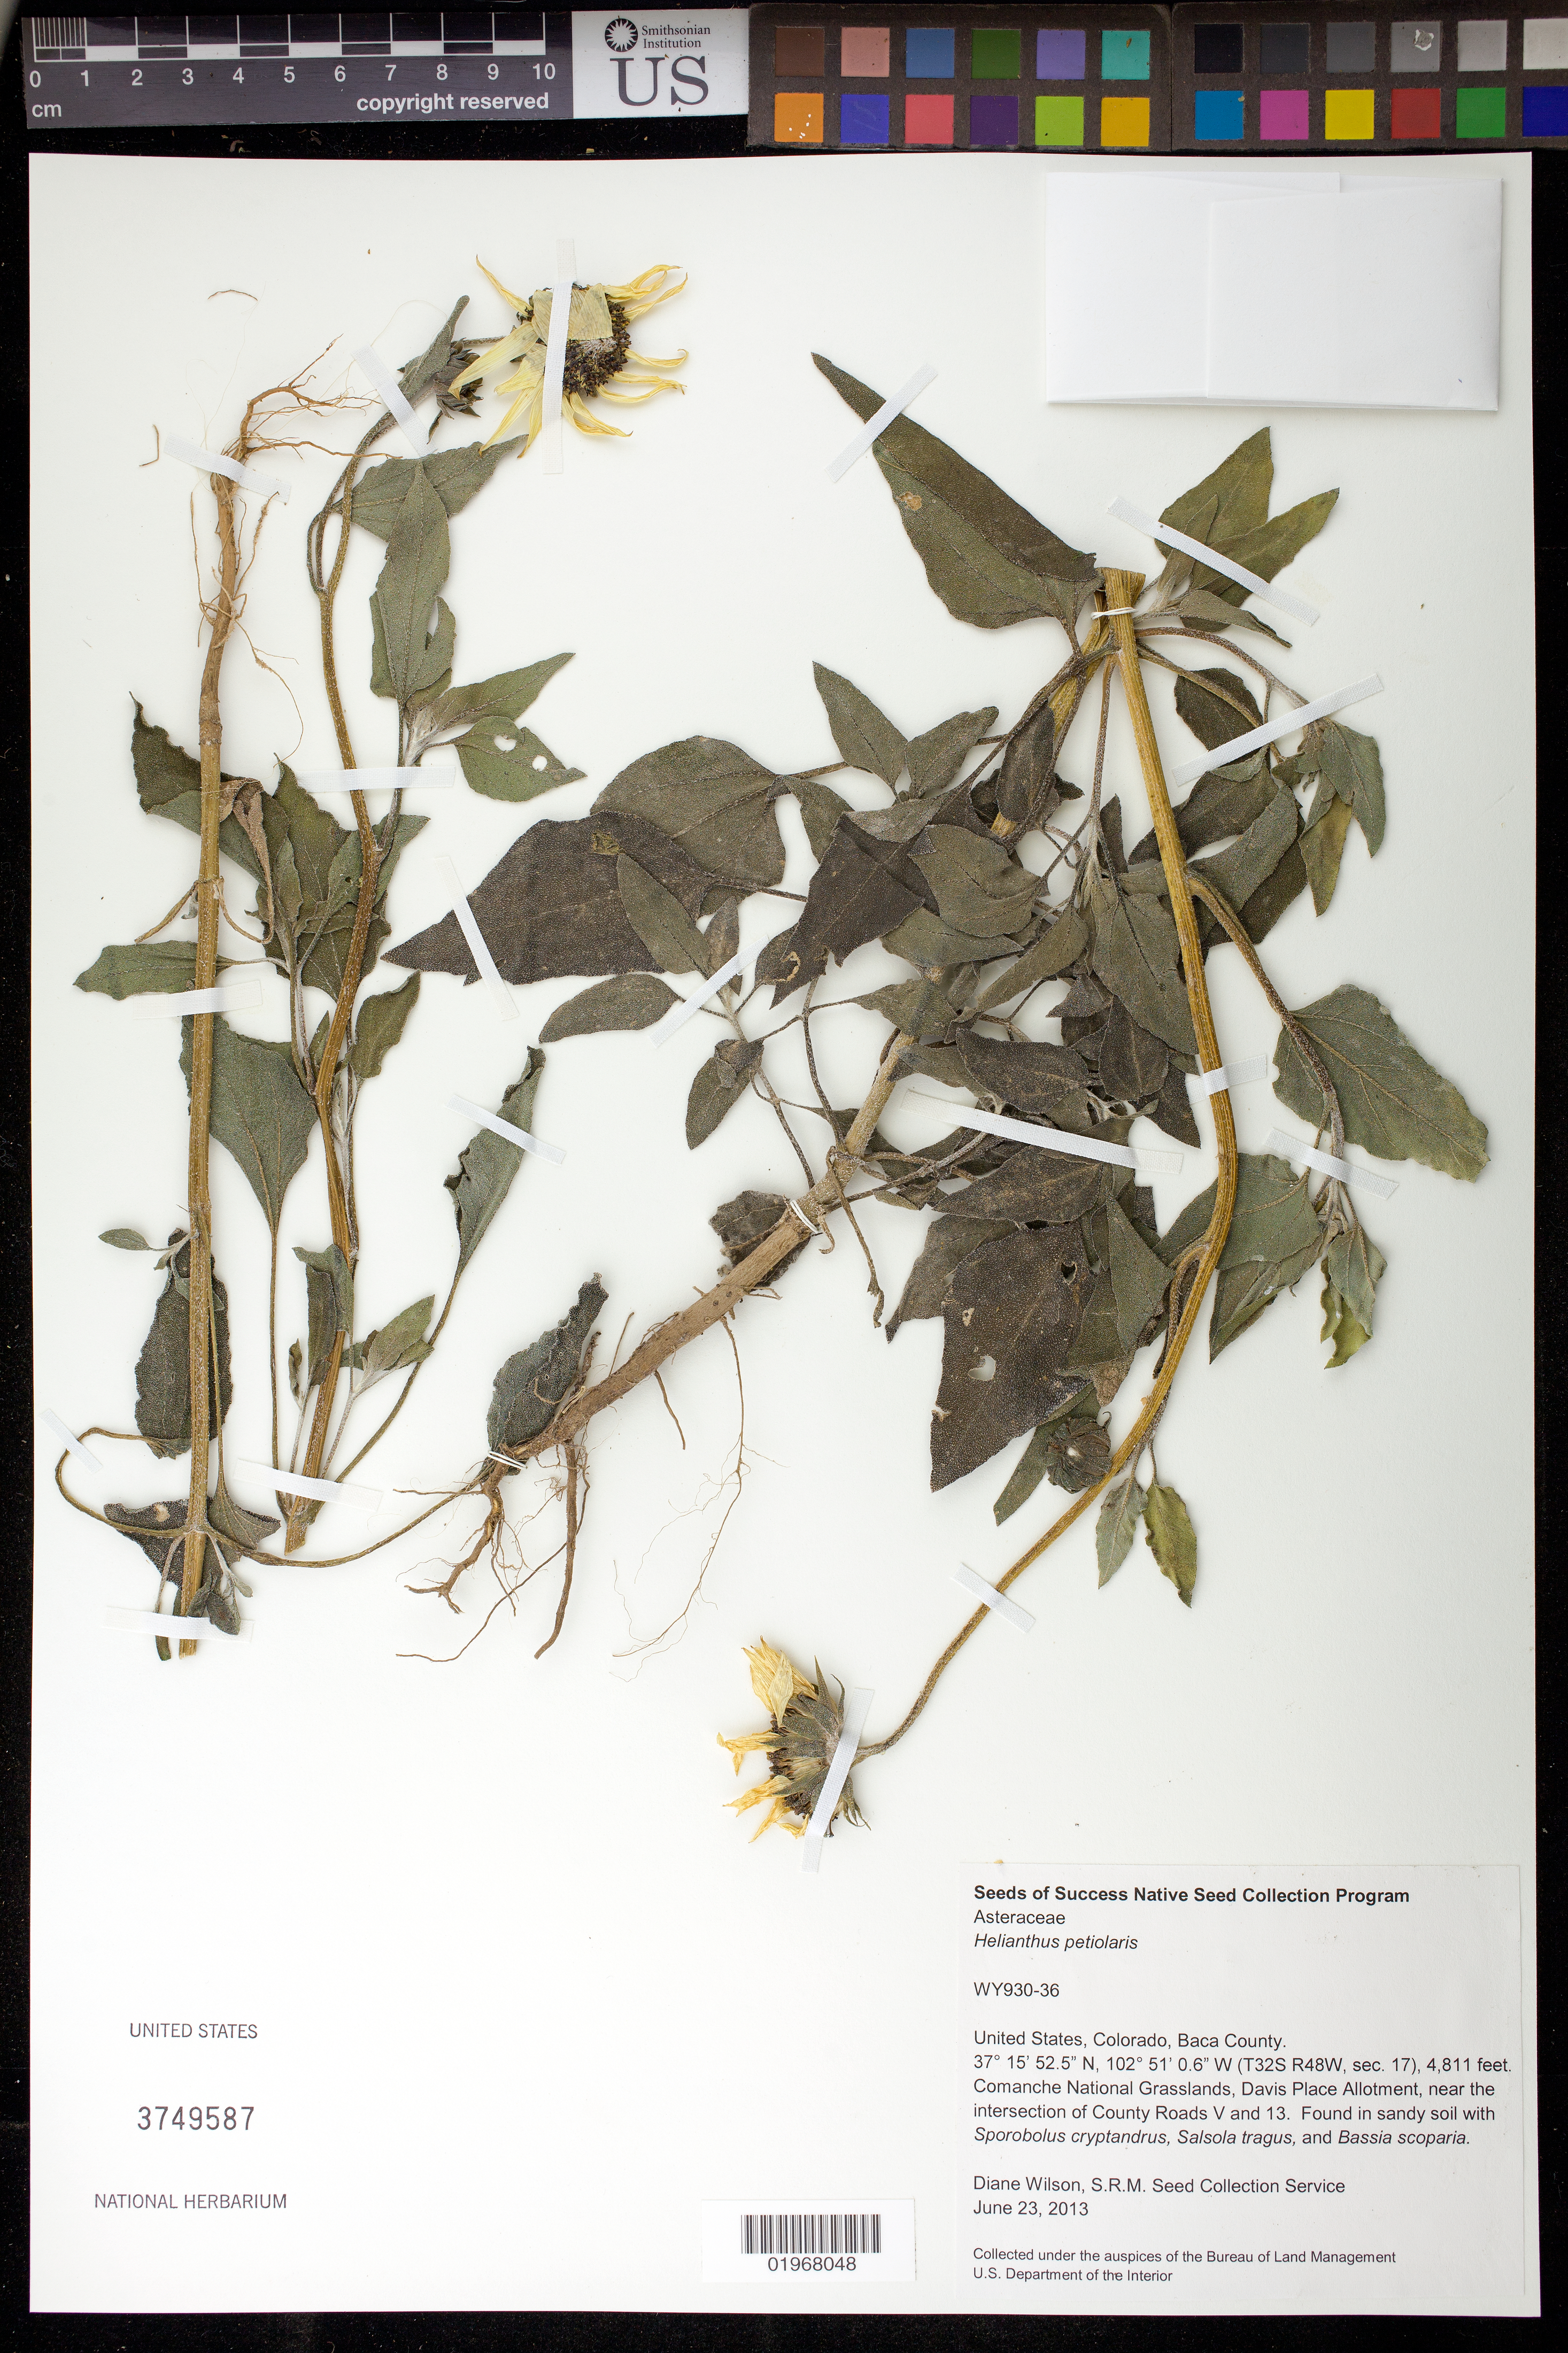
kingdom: Plantae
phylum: Tracheophyta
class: Magnoliopsida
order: Asterales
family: Asteraceae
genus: Helianthus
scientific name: Helianthus petiolaris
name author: Nutt.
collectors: D. Wilson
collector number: WY930-36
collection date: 2013-06-23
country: United States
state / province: Colorado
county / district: Baca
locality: Comanche National Grassland, Davis Place Allotment, near the intersection of County Roads V and 13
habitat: Sandy soil. With Sporobolus cryptandrus, Salsola tragus and Bassia scoparia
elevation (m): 1466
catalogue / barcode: US 3749587